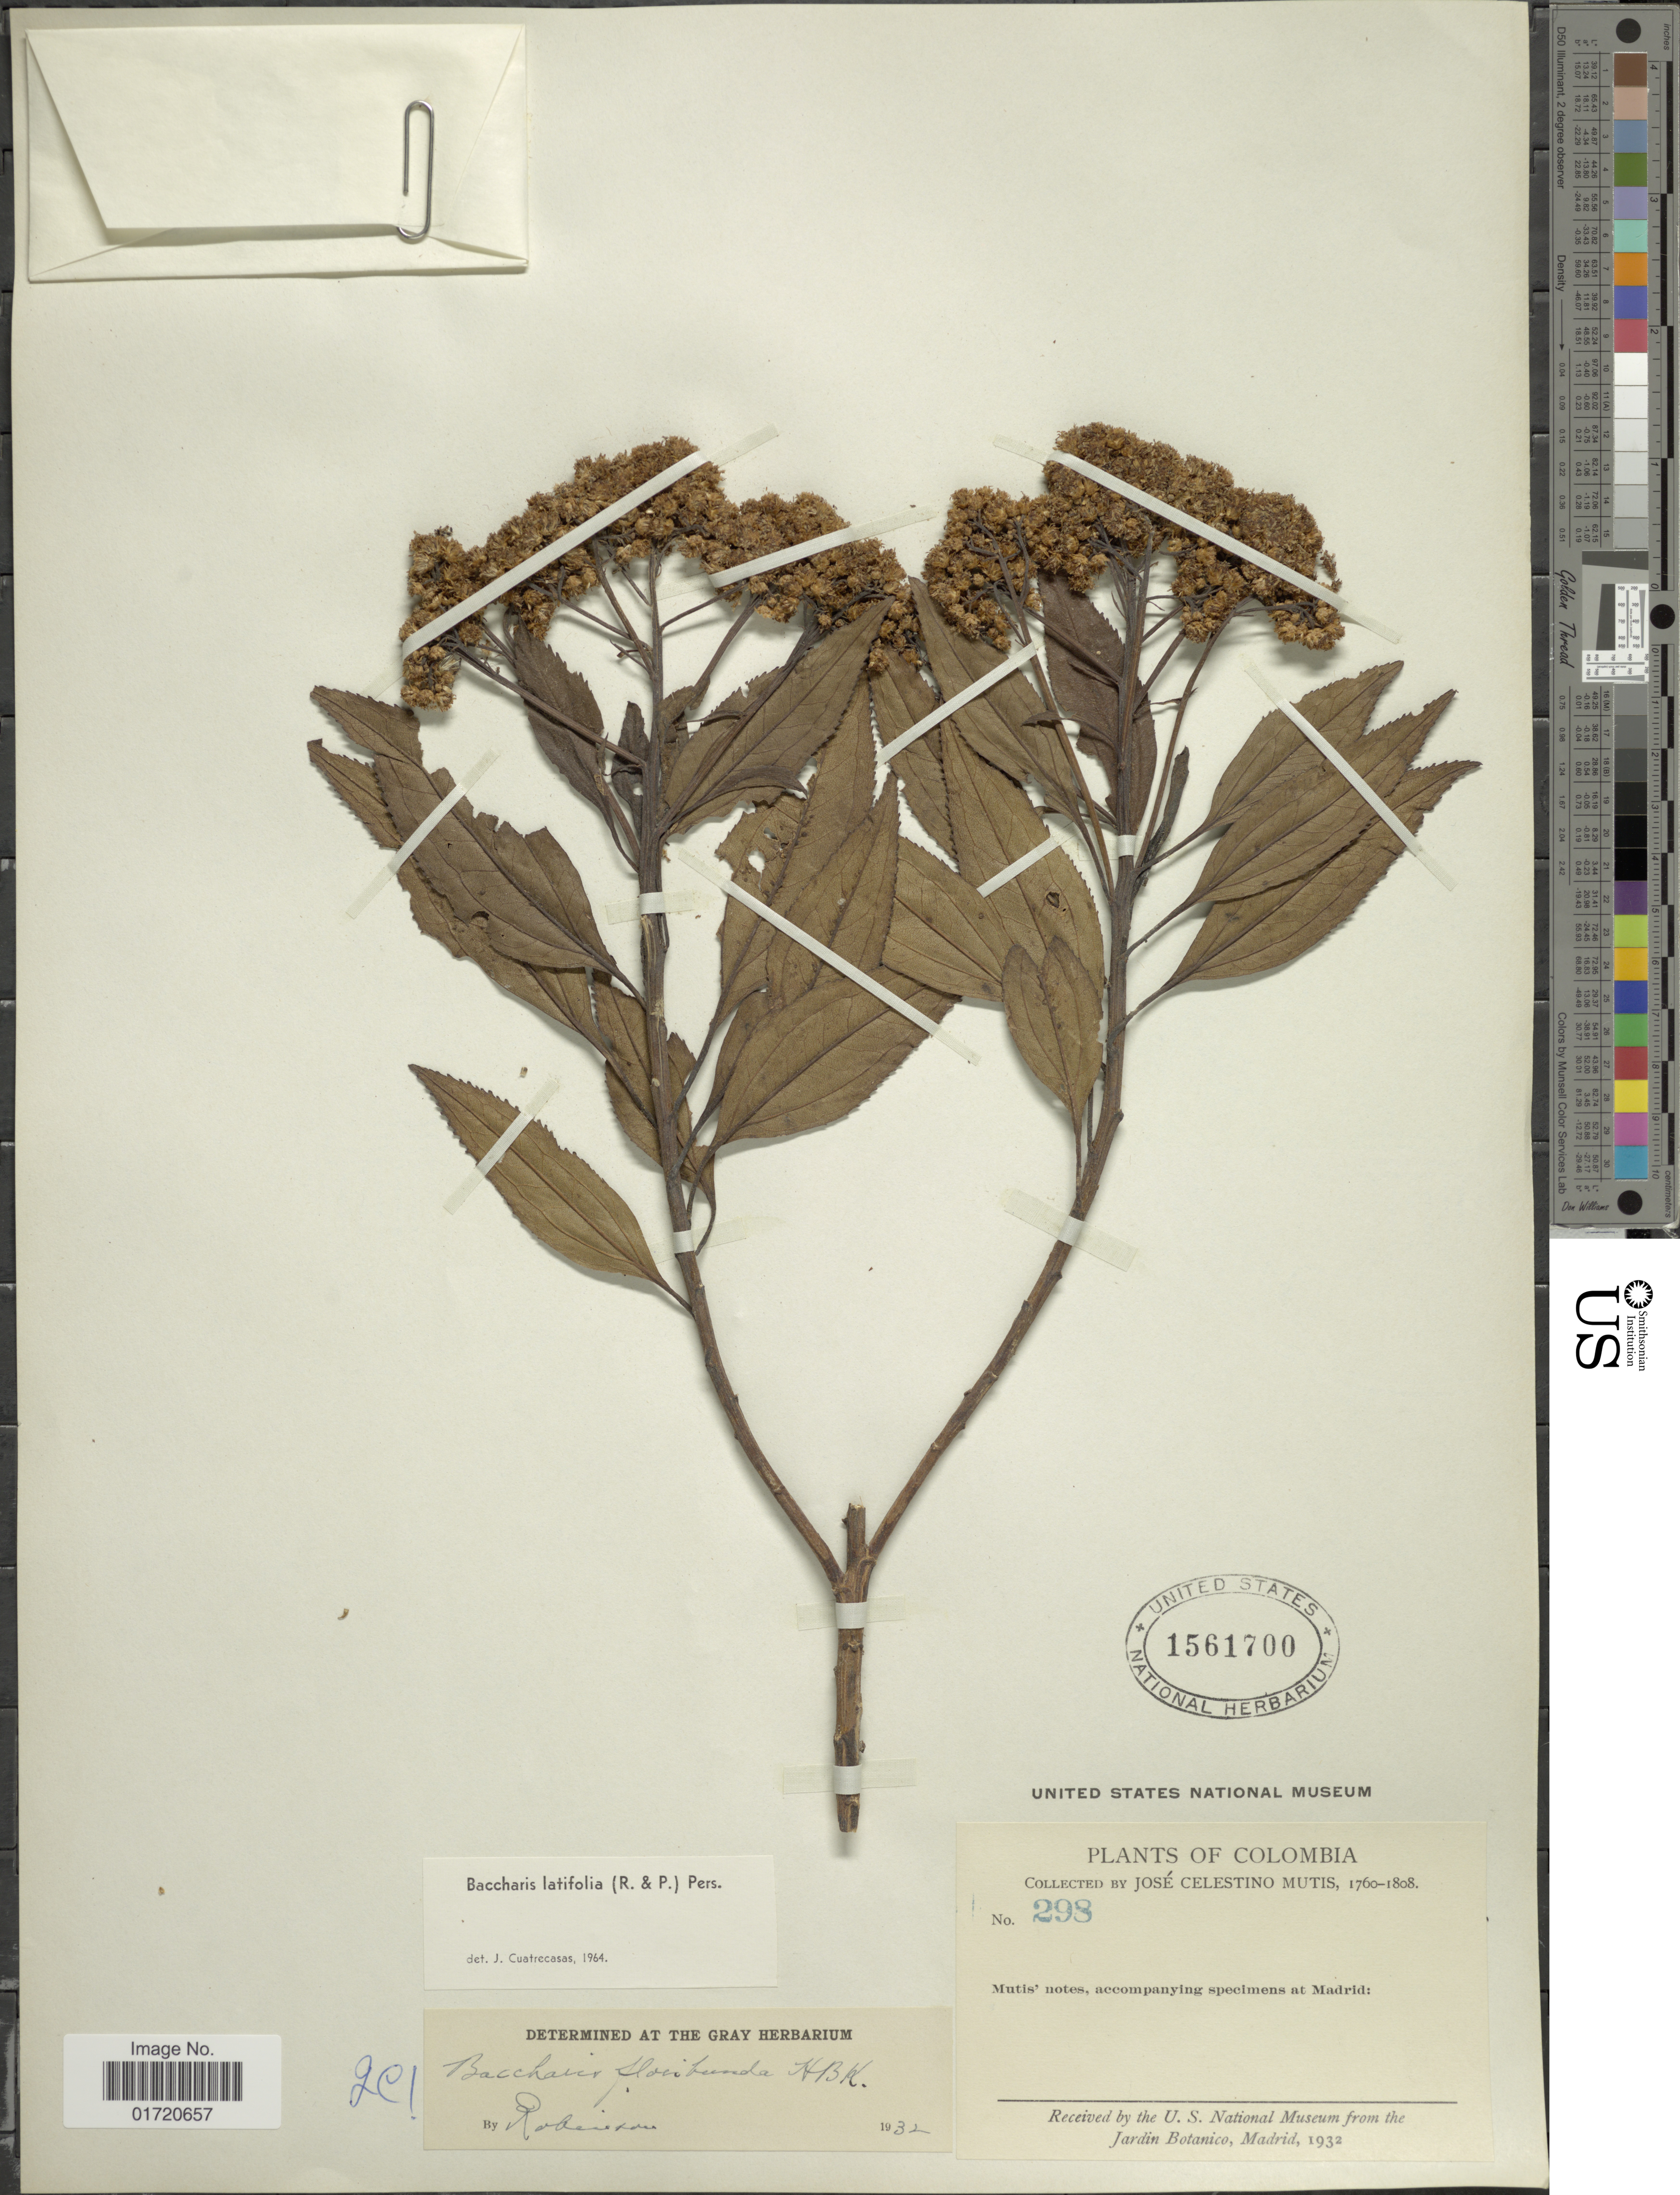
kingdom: Plantae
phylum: Tracheophyta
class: Magnoliopsida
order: Asterales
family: Asteraceae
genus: Baccharis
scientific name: Baccharis latifolia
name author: (Ruiz & Pav.) Pers.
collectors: J. C. B. Mutis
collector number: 298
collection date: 1760/1808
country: Colombia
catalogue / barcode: US 1561700